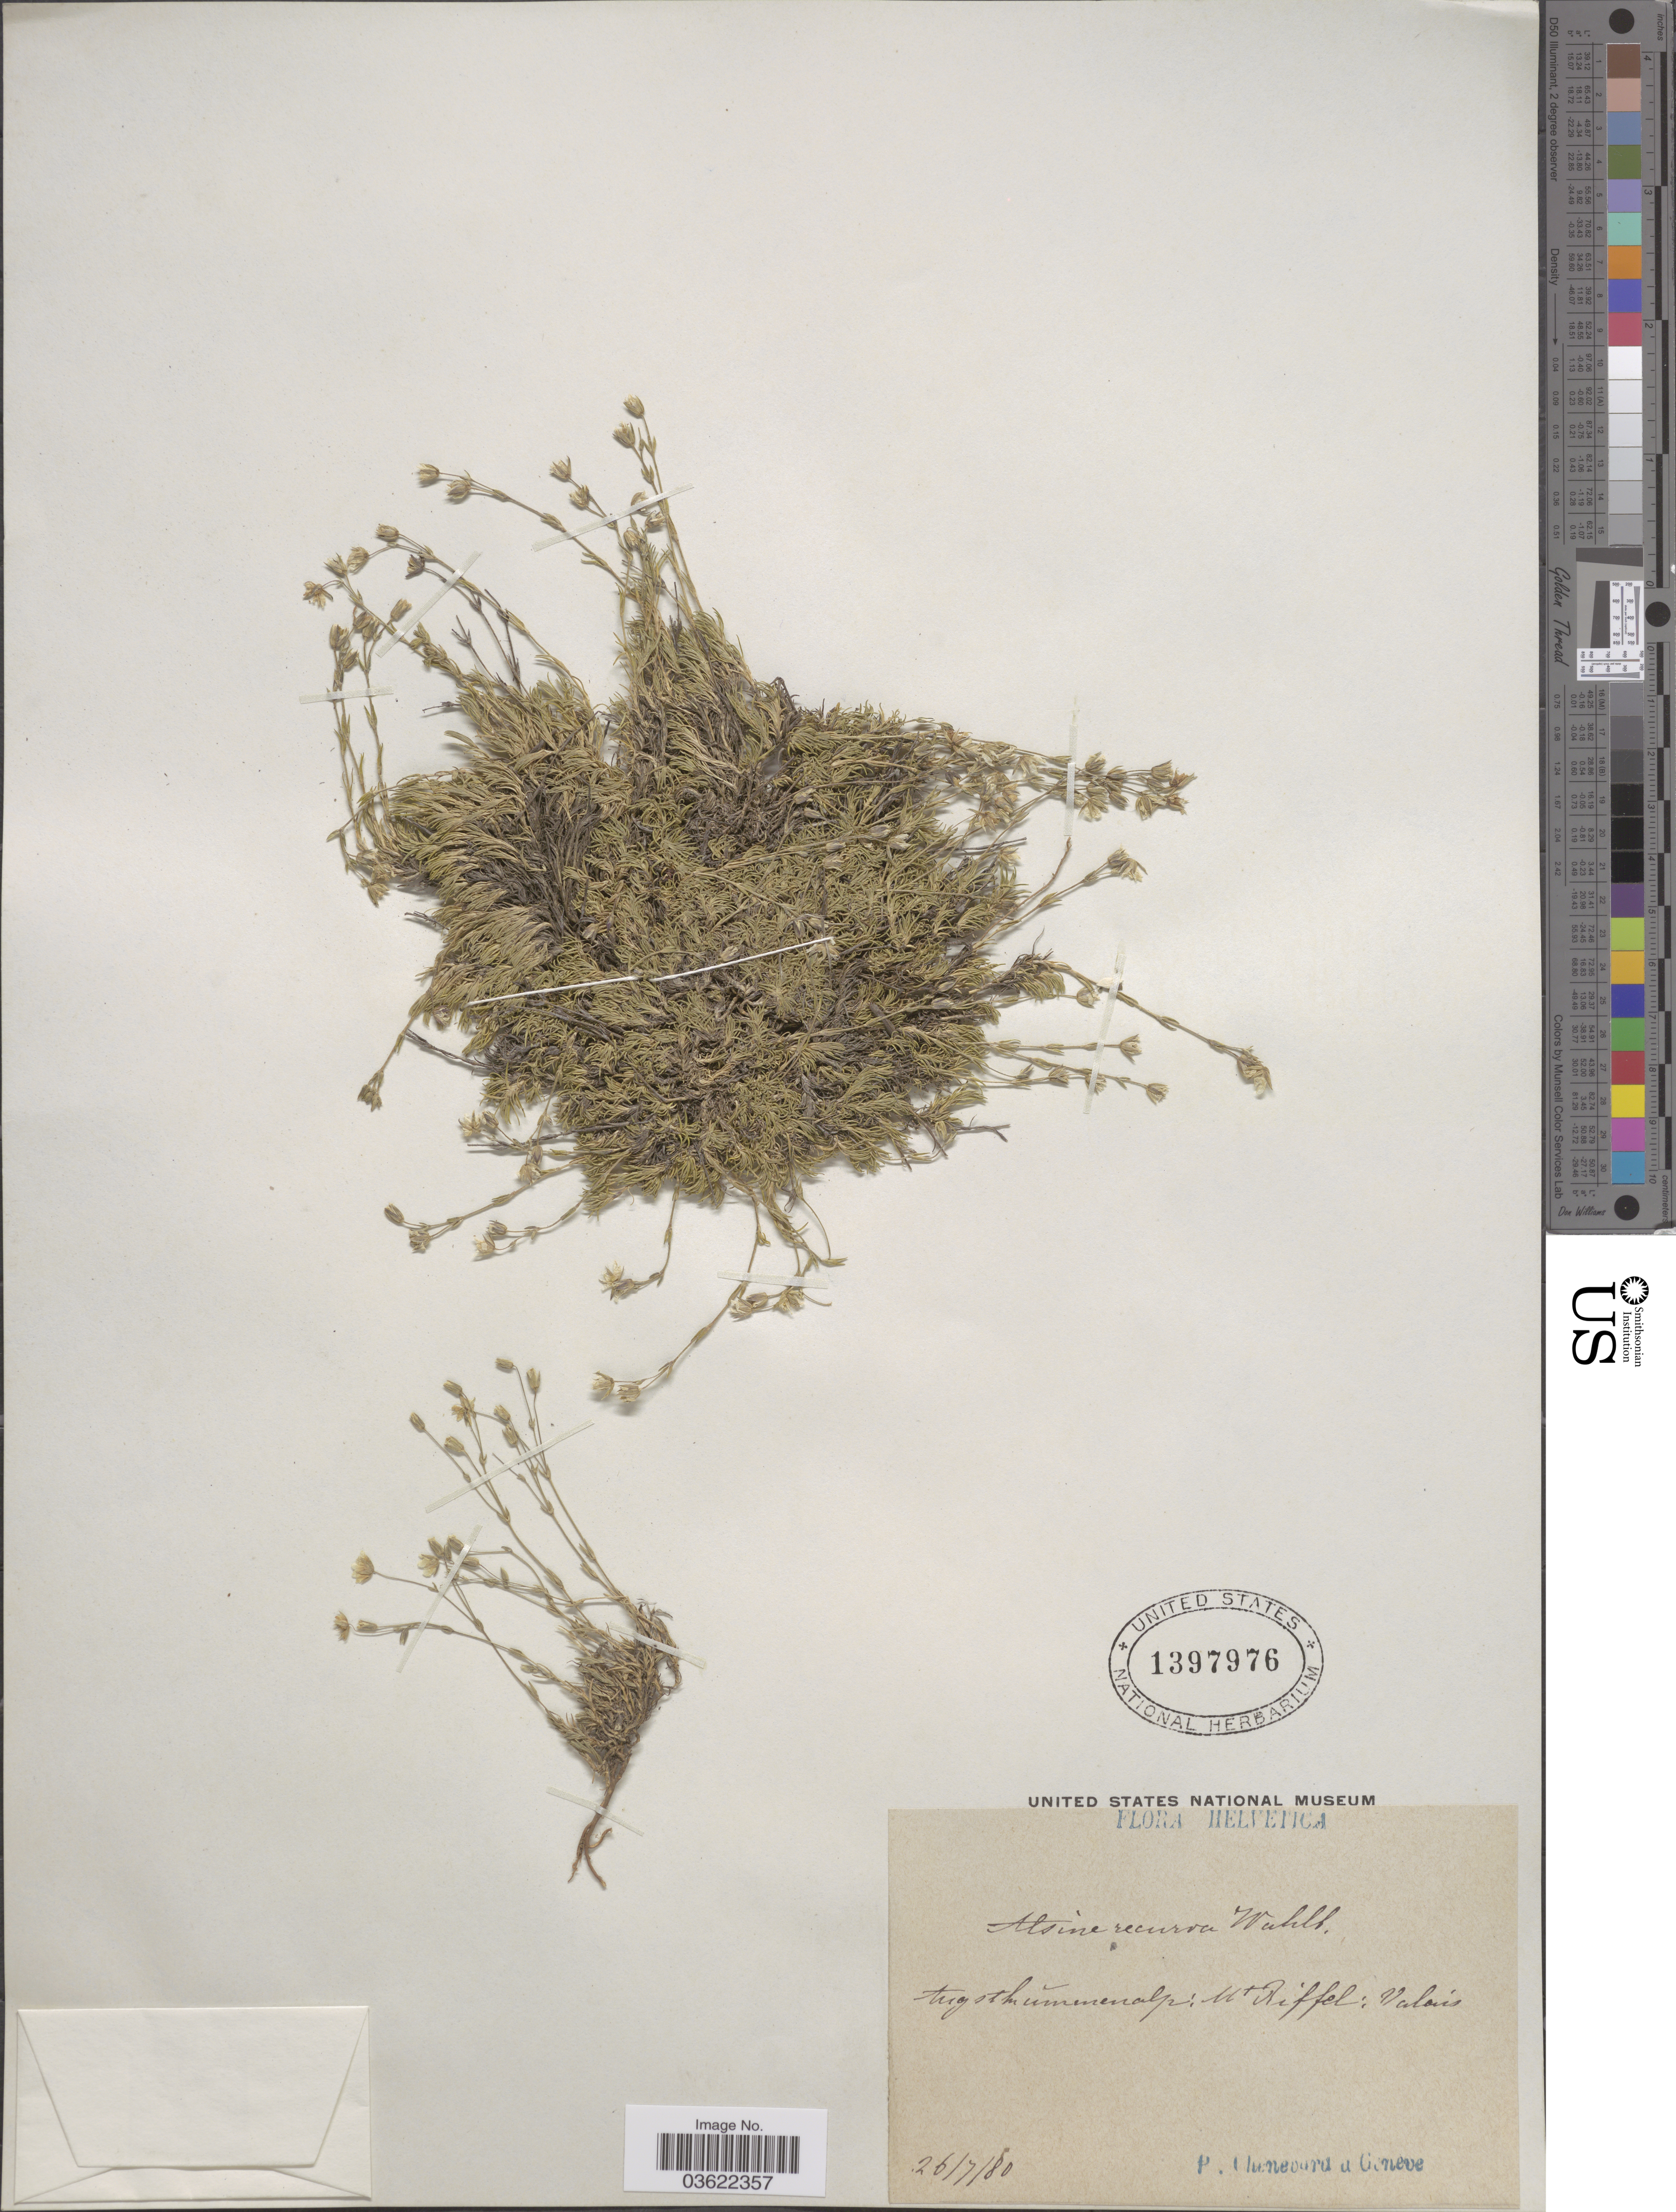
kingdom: Plantae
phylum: Tracheophyta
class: Magnoliopsida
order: Caryophyllales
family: Caryophyllaceae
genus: Arenaria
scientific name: Arenaria recurva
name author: All.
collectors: P. Chenevard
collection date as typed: Transcribed d/m/y: 26/7/80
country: Switzerland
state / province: Valais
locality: Mt Riffel: Valais.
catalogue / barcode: US 1397976